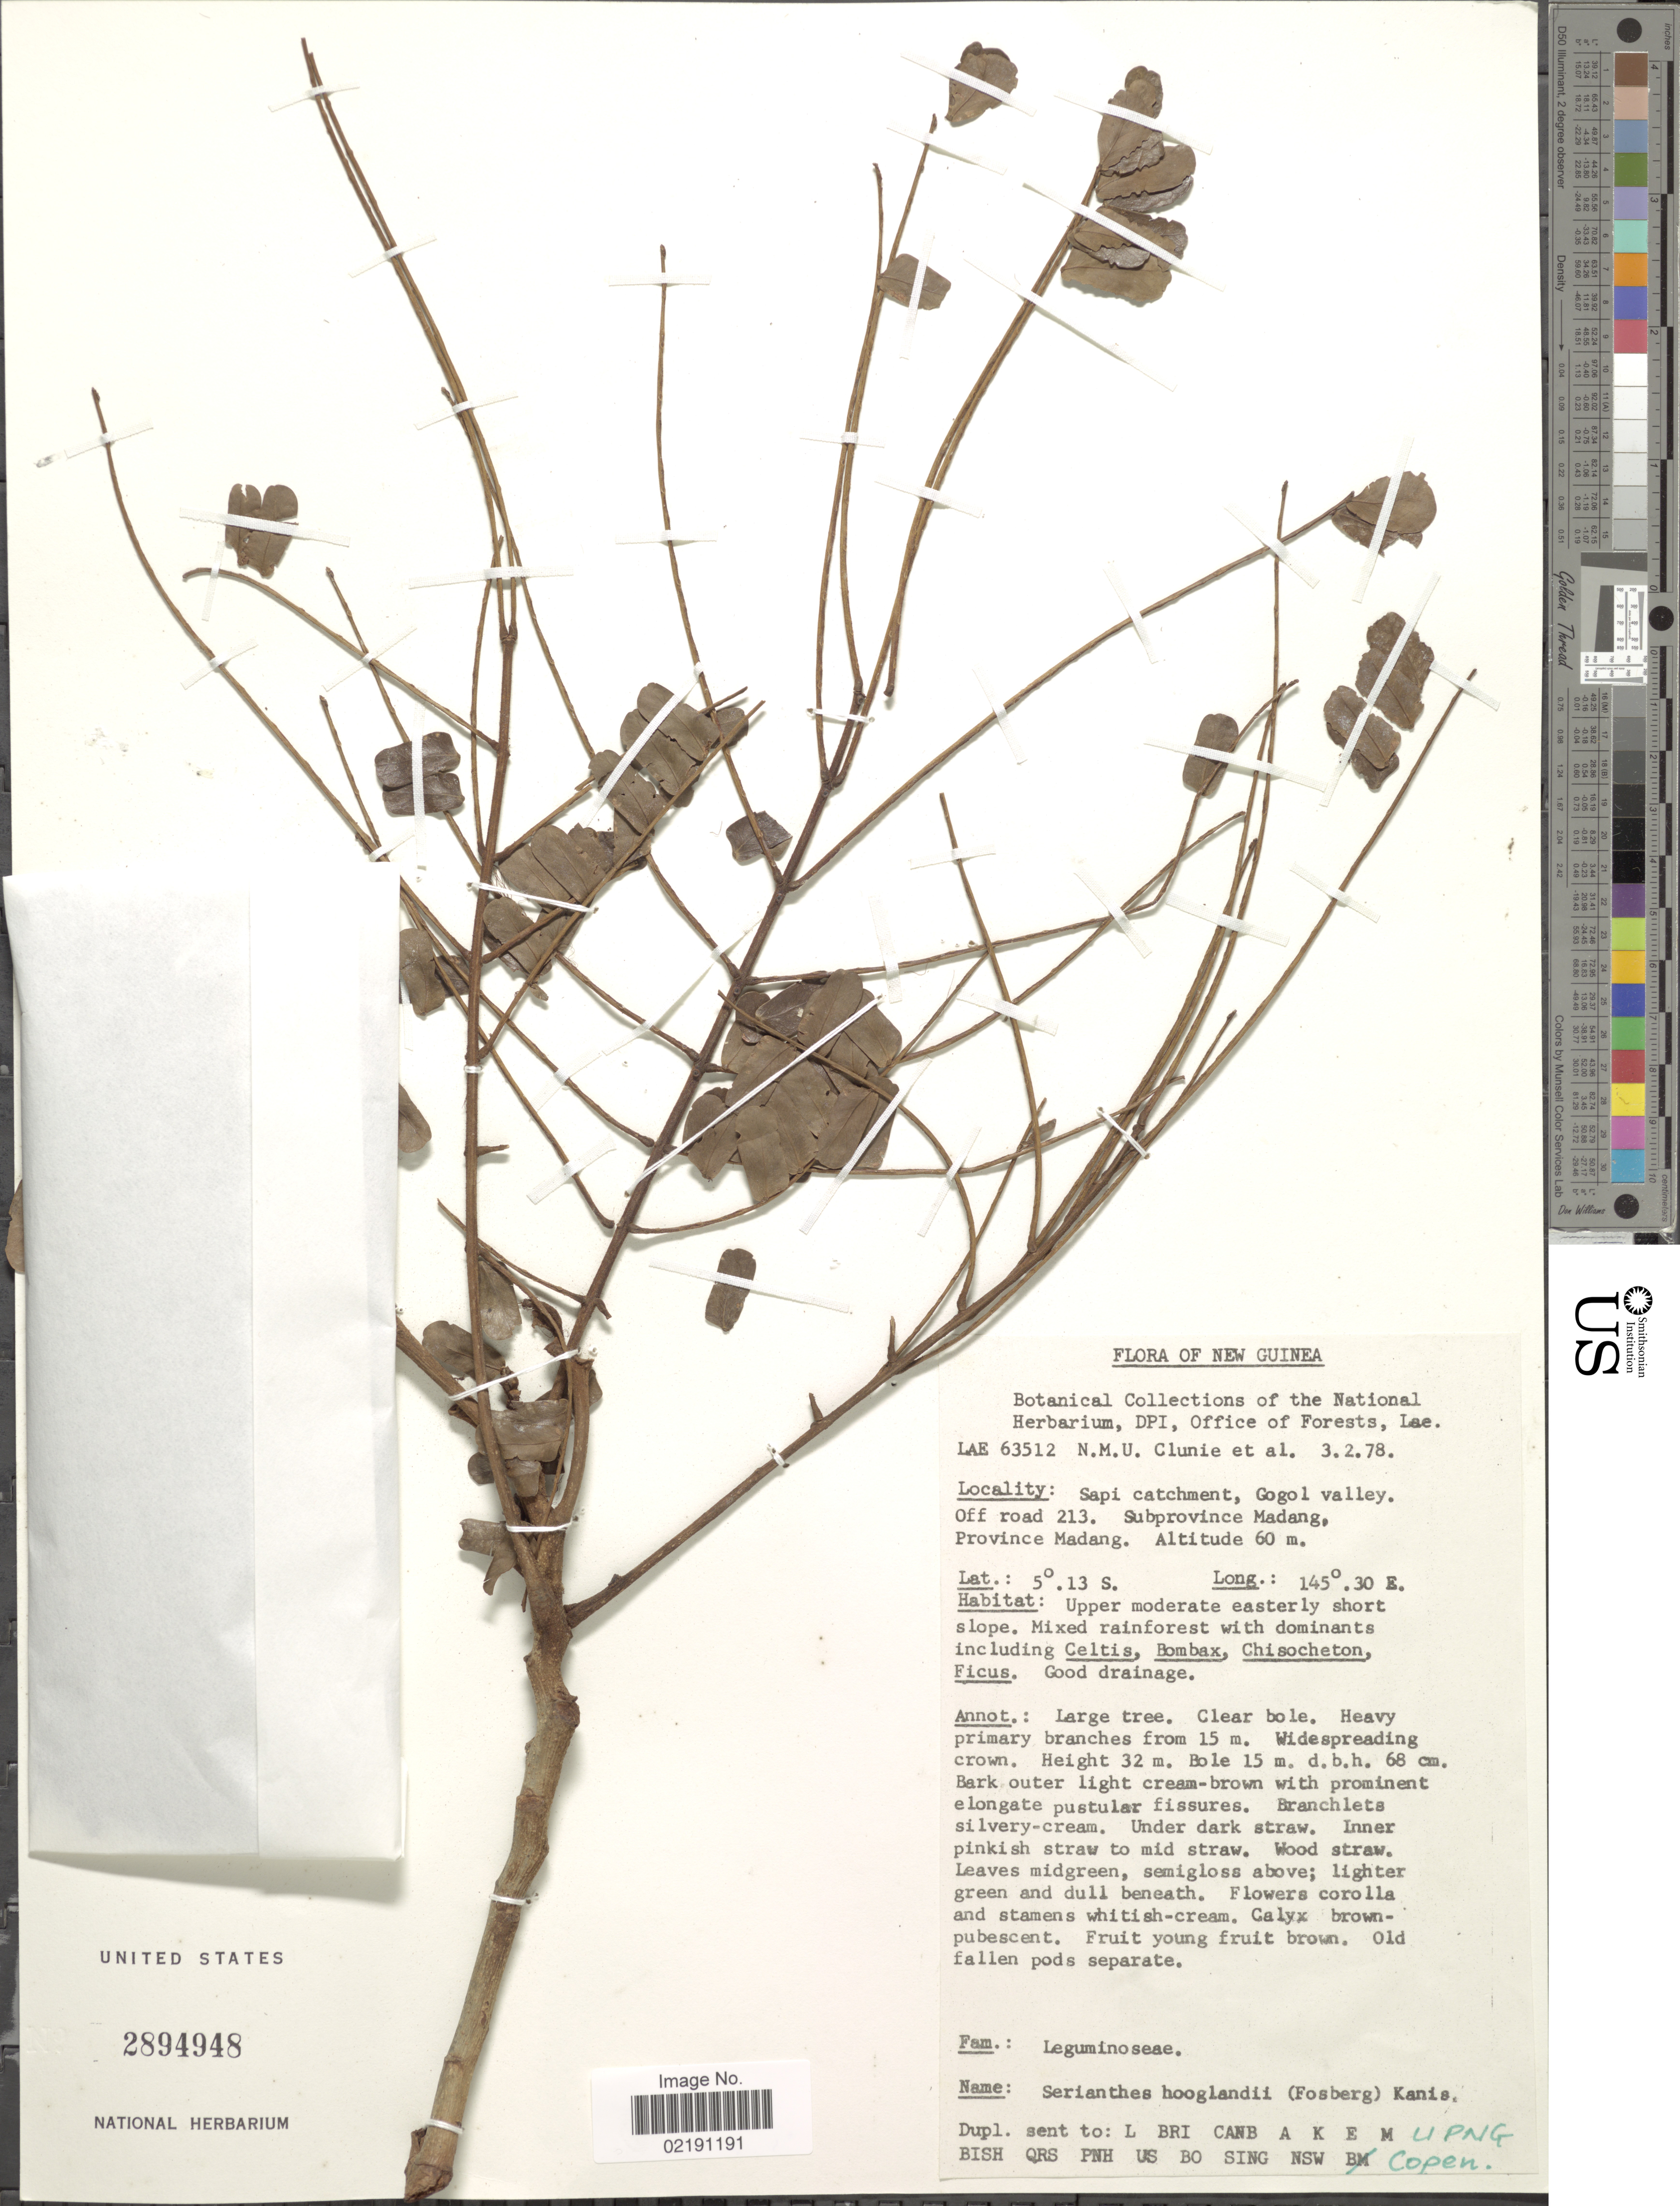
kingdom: Plantae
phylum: Tracheophyta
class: Magnoliopsida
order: Fabales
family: Fabaceae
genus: Serianthes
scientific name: Serianthes hooglandii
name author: (Fosberg) Kanis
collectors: N.M.U. Clunie & et al.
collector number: LAE63512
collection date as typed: Transcribed d/m/y: 3/2/78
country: Papua New Guinea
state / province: Madang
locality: Sapi catchment, Gogol valley, Off road 213. Subprovince Madang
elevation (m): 60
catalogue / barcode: US 2894948